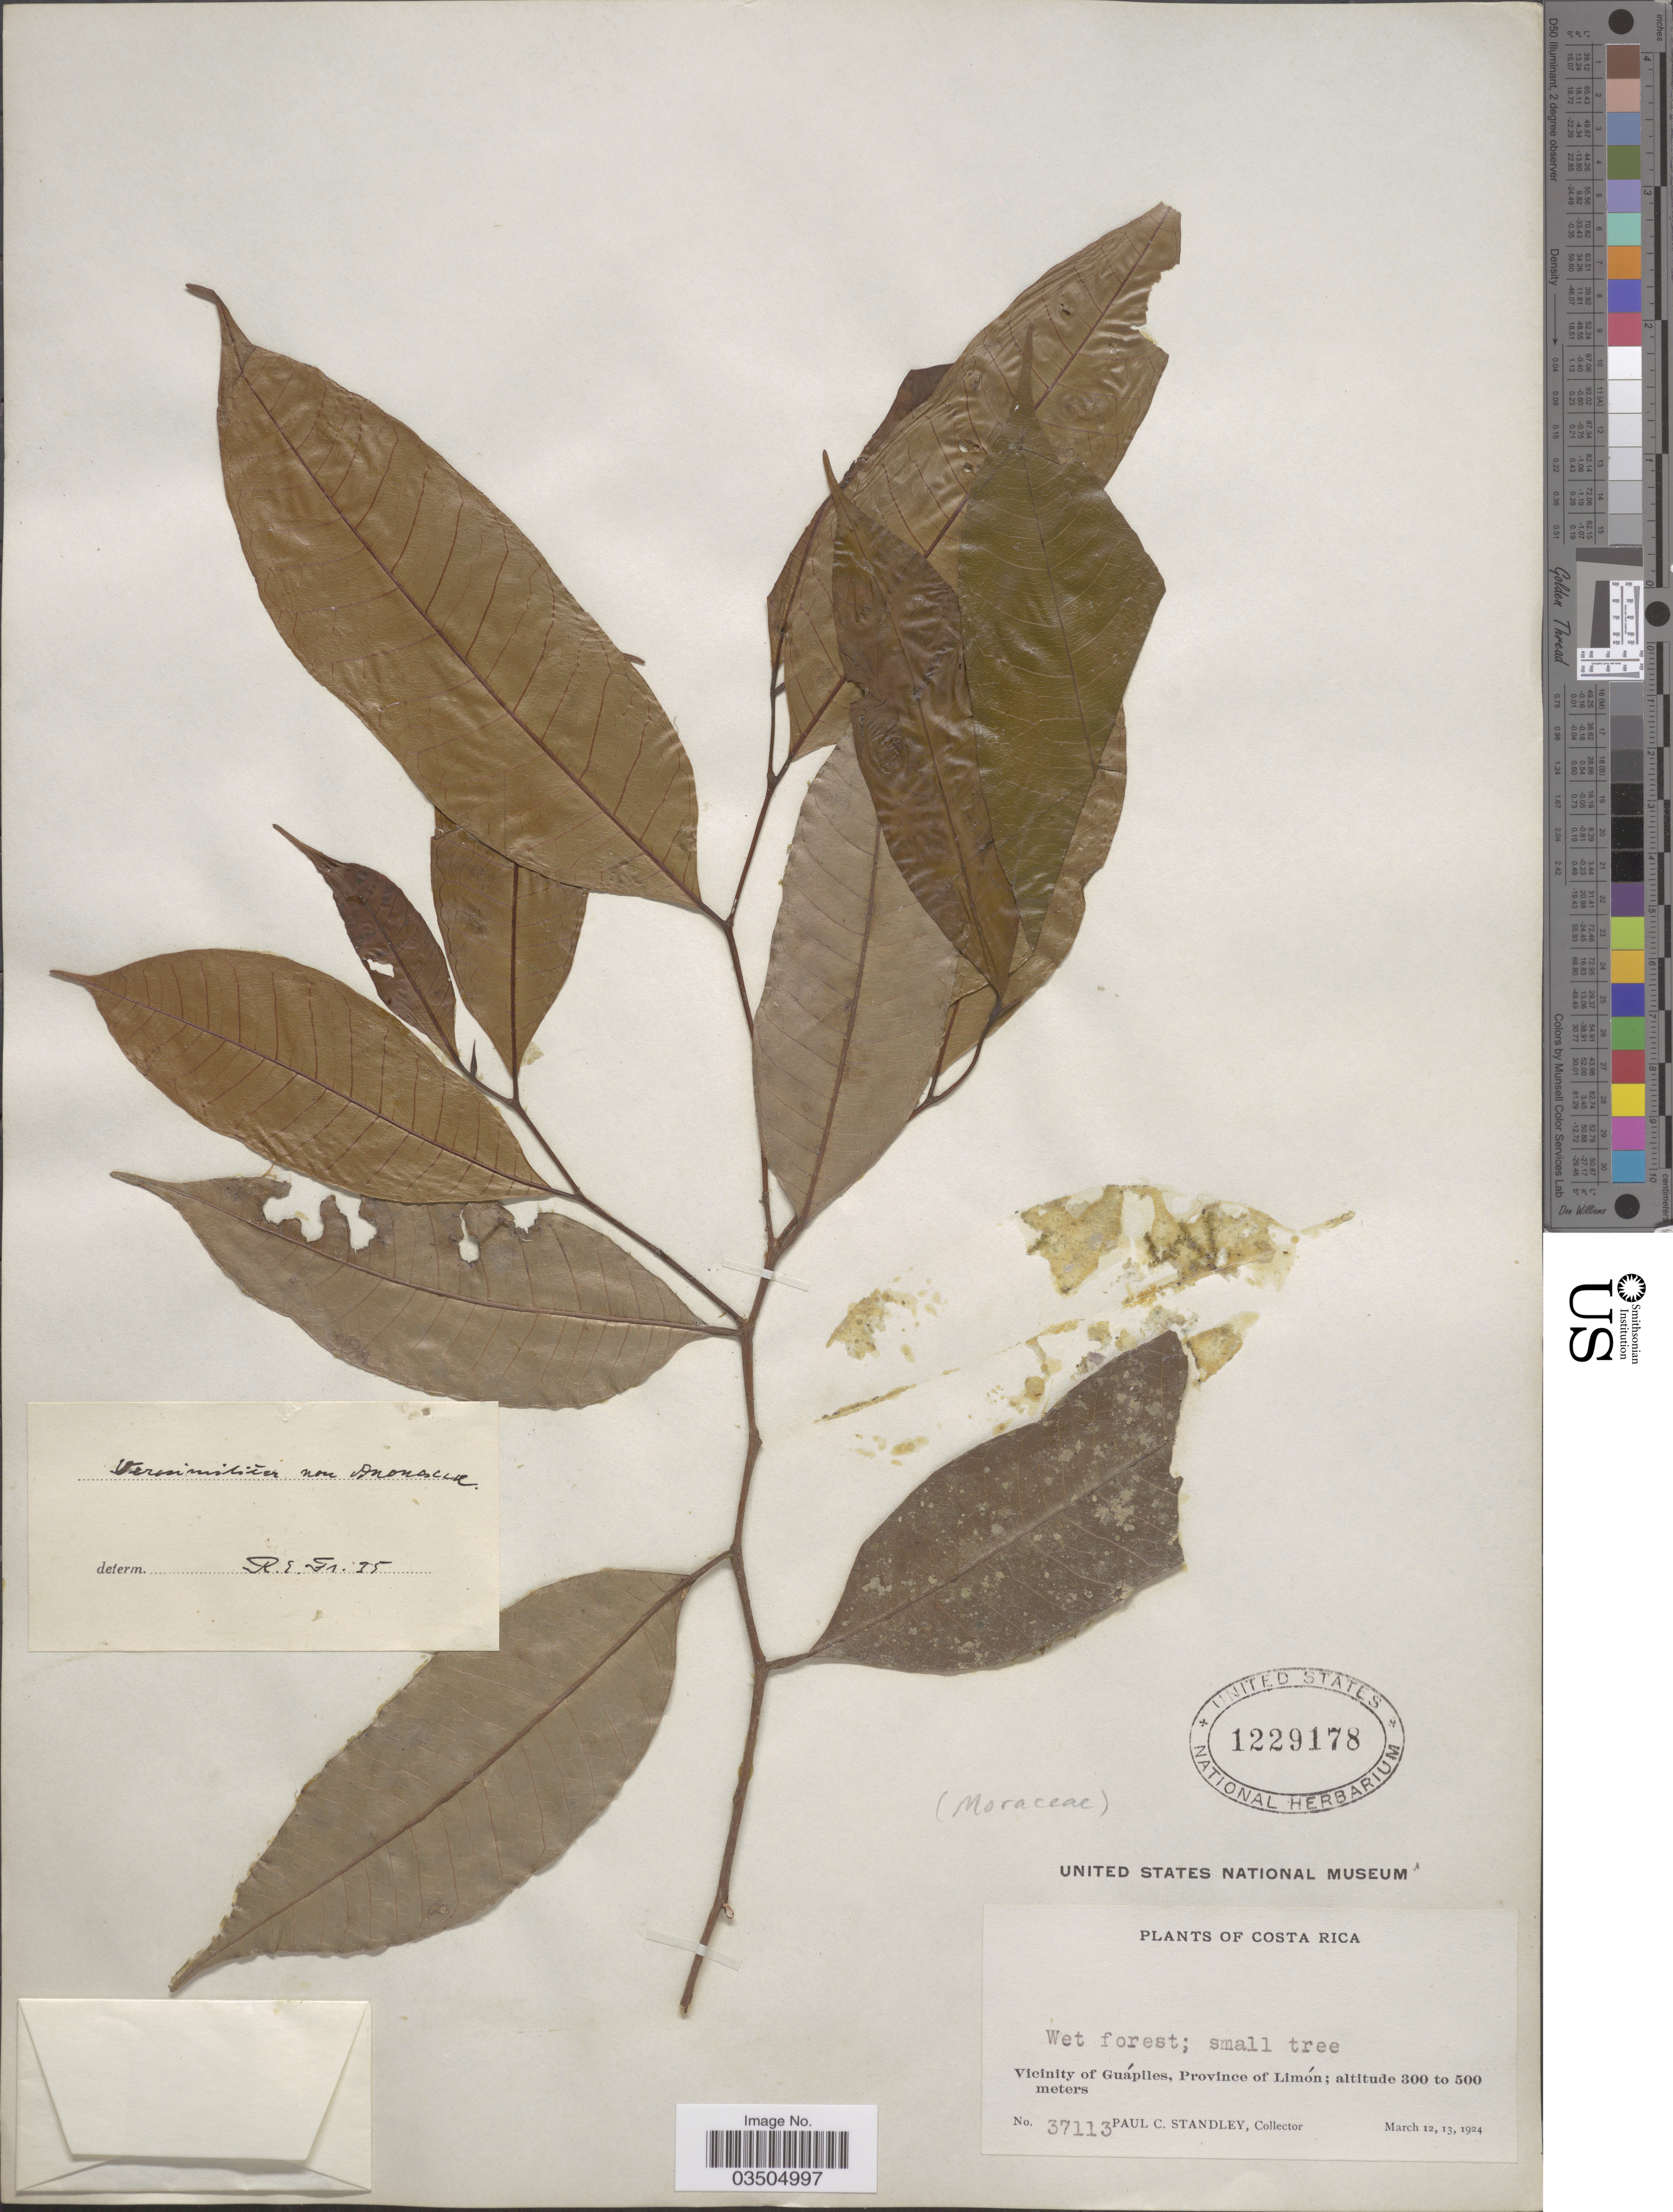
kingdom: Plantae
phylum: Tracheophyta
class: Magnoliopsida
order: Proteales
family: Proteaceae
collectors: P. C. Standley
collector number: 37113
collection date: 1924-03-12/1924-03-13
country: Costa Rica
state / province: Limón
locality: Vicinity of Guápiles.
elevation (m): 300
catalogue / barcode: US 1229178